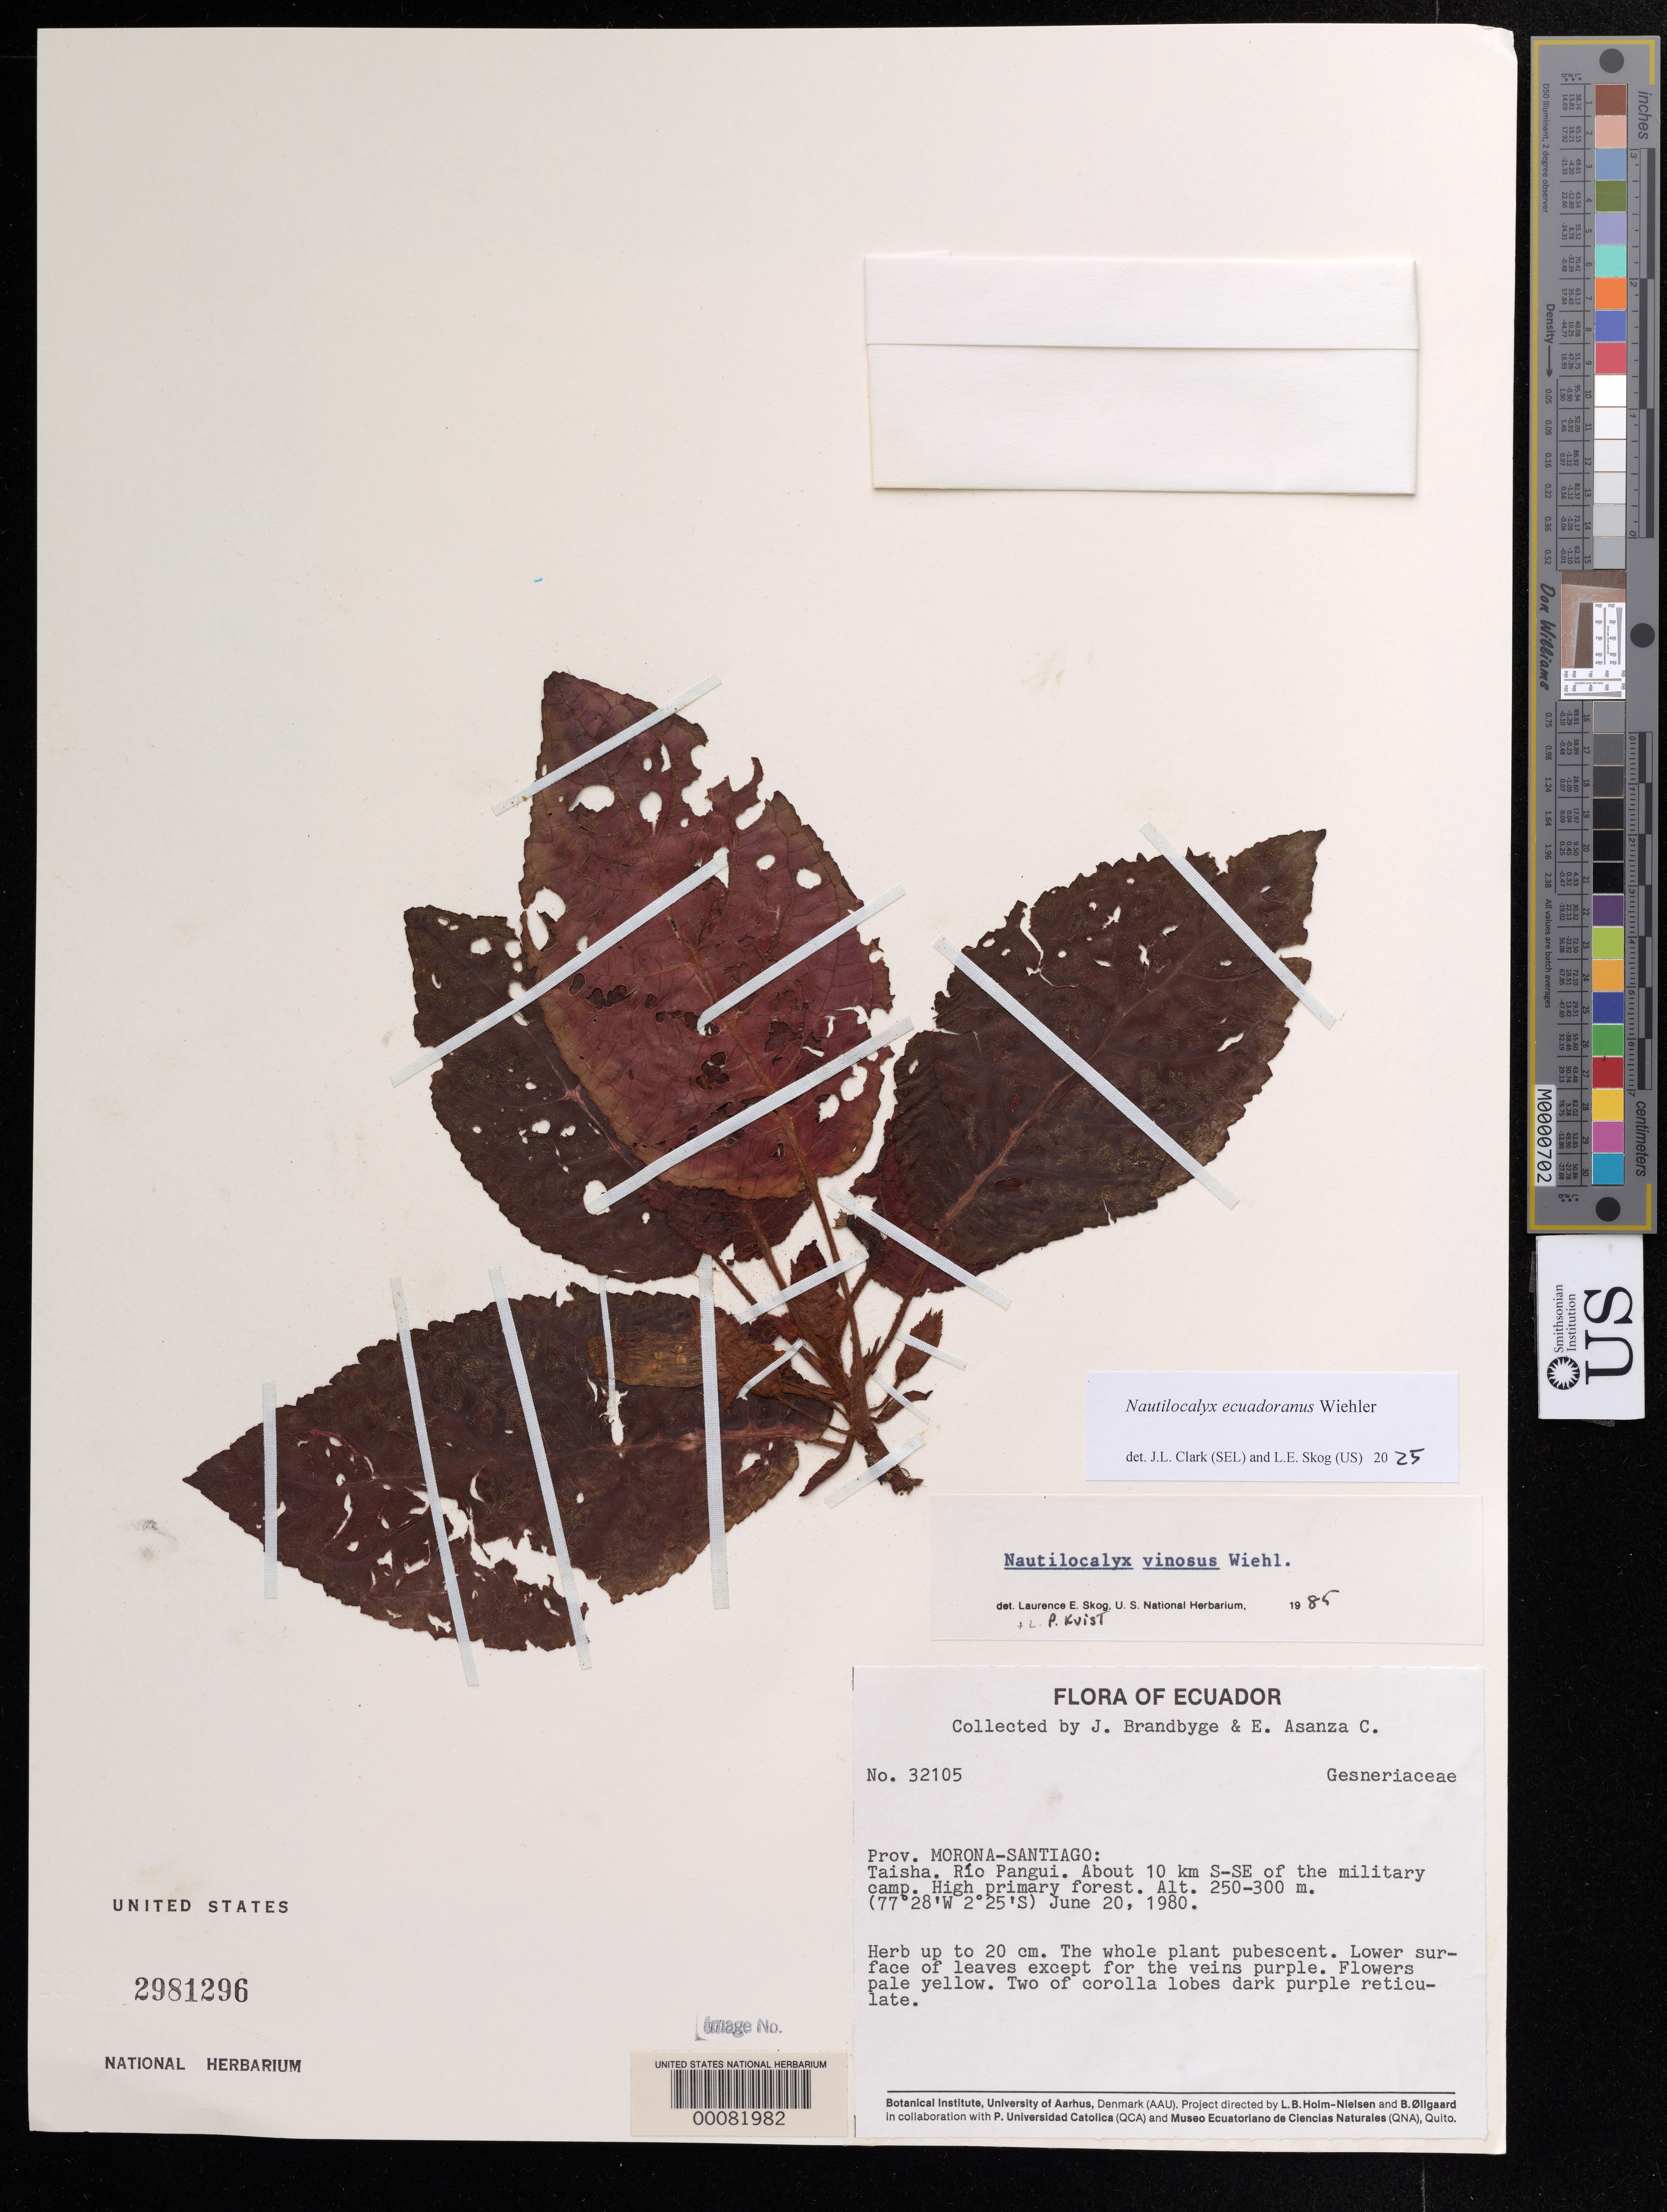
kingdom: Plantae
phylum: Tracheophyta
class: Magnoliopsida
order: Lamiales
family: Gesneriaceae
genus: Nautilocalyx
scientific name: Nautilocalyx ecuadoranus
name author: Wiehler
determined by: Clark, J. L.; Skog, Laurence E.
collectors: J. Brandbyge & E. Asanza C.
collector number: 32105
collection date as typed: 20 Jun 1980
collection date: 1980-06-20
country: Ecuador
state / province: Morona-Santiago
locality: Taisha, Rio Pangui, about 10 km S-SE of the military camp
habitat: High primary forest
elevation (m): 250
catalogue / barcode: US 2981296